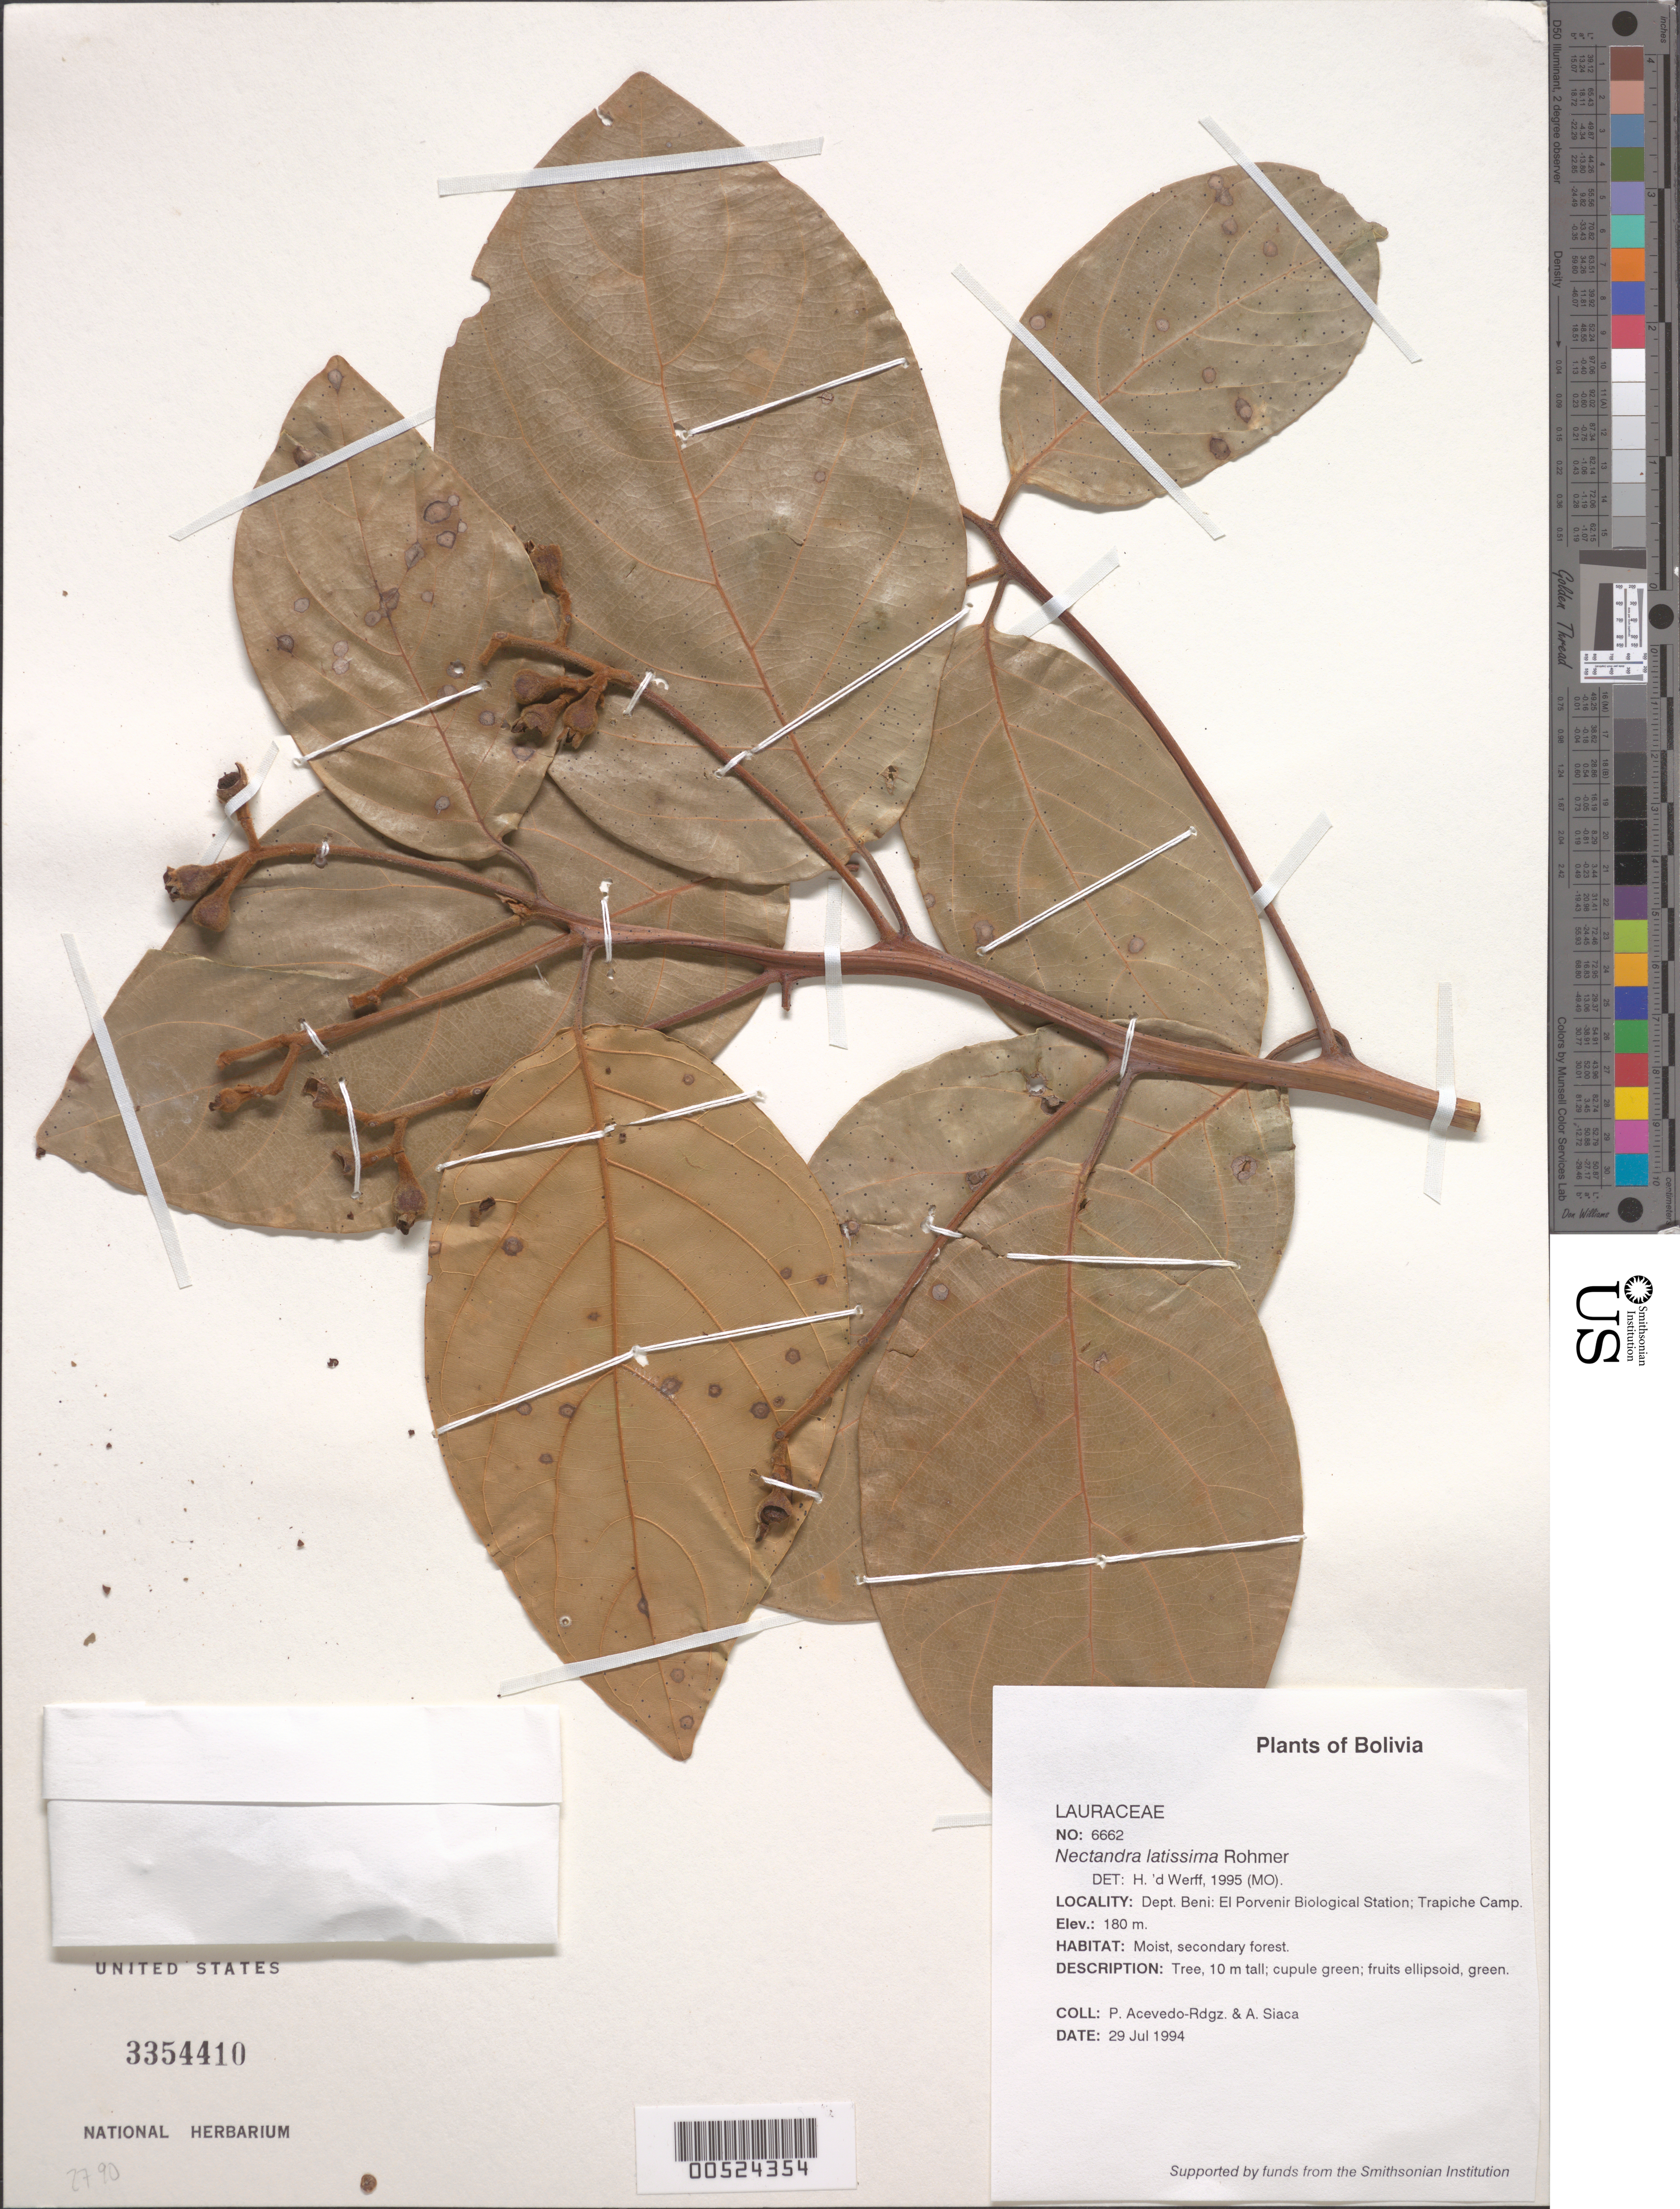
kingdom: Plantae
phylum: Tracheophyta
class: Magnoliopsida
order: Laurales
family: Lauraceae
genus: Nectandra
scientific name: Nectandra latissima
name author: Rohwer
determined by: van der Werff, H., (MO), Missouri Botanical Garden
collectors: P. Acevedo-Rodr. & A. Siaca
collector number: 6662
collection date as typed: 29 Jul 1994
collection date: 1994-07-29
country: Bolivia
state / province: Beni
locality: Depart. Beni, El Porvenir Biological Station. Trapiche Camp.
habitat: Moist, secondary forest.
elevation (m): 180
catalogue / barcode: US 3354410